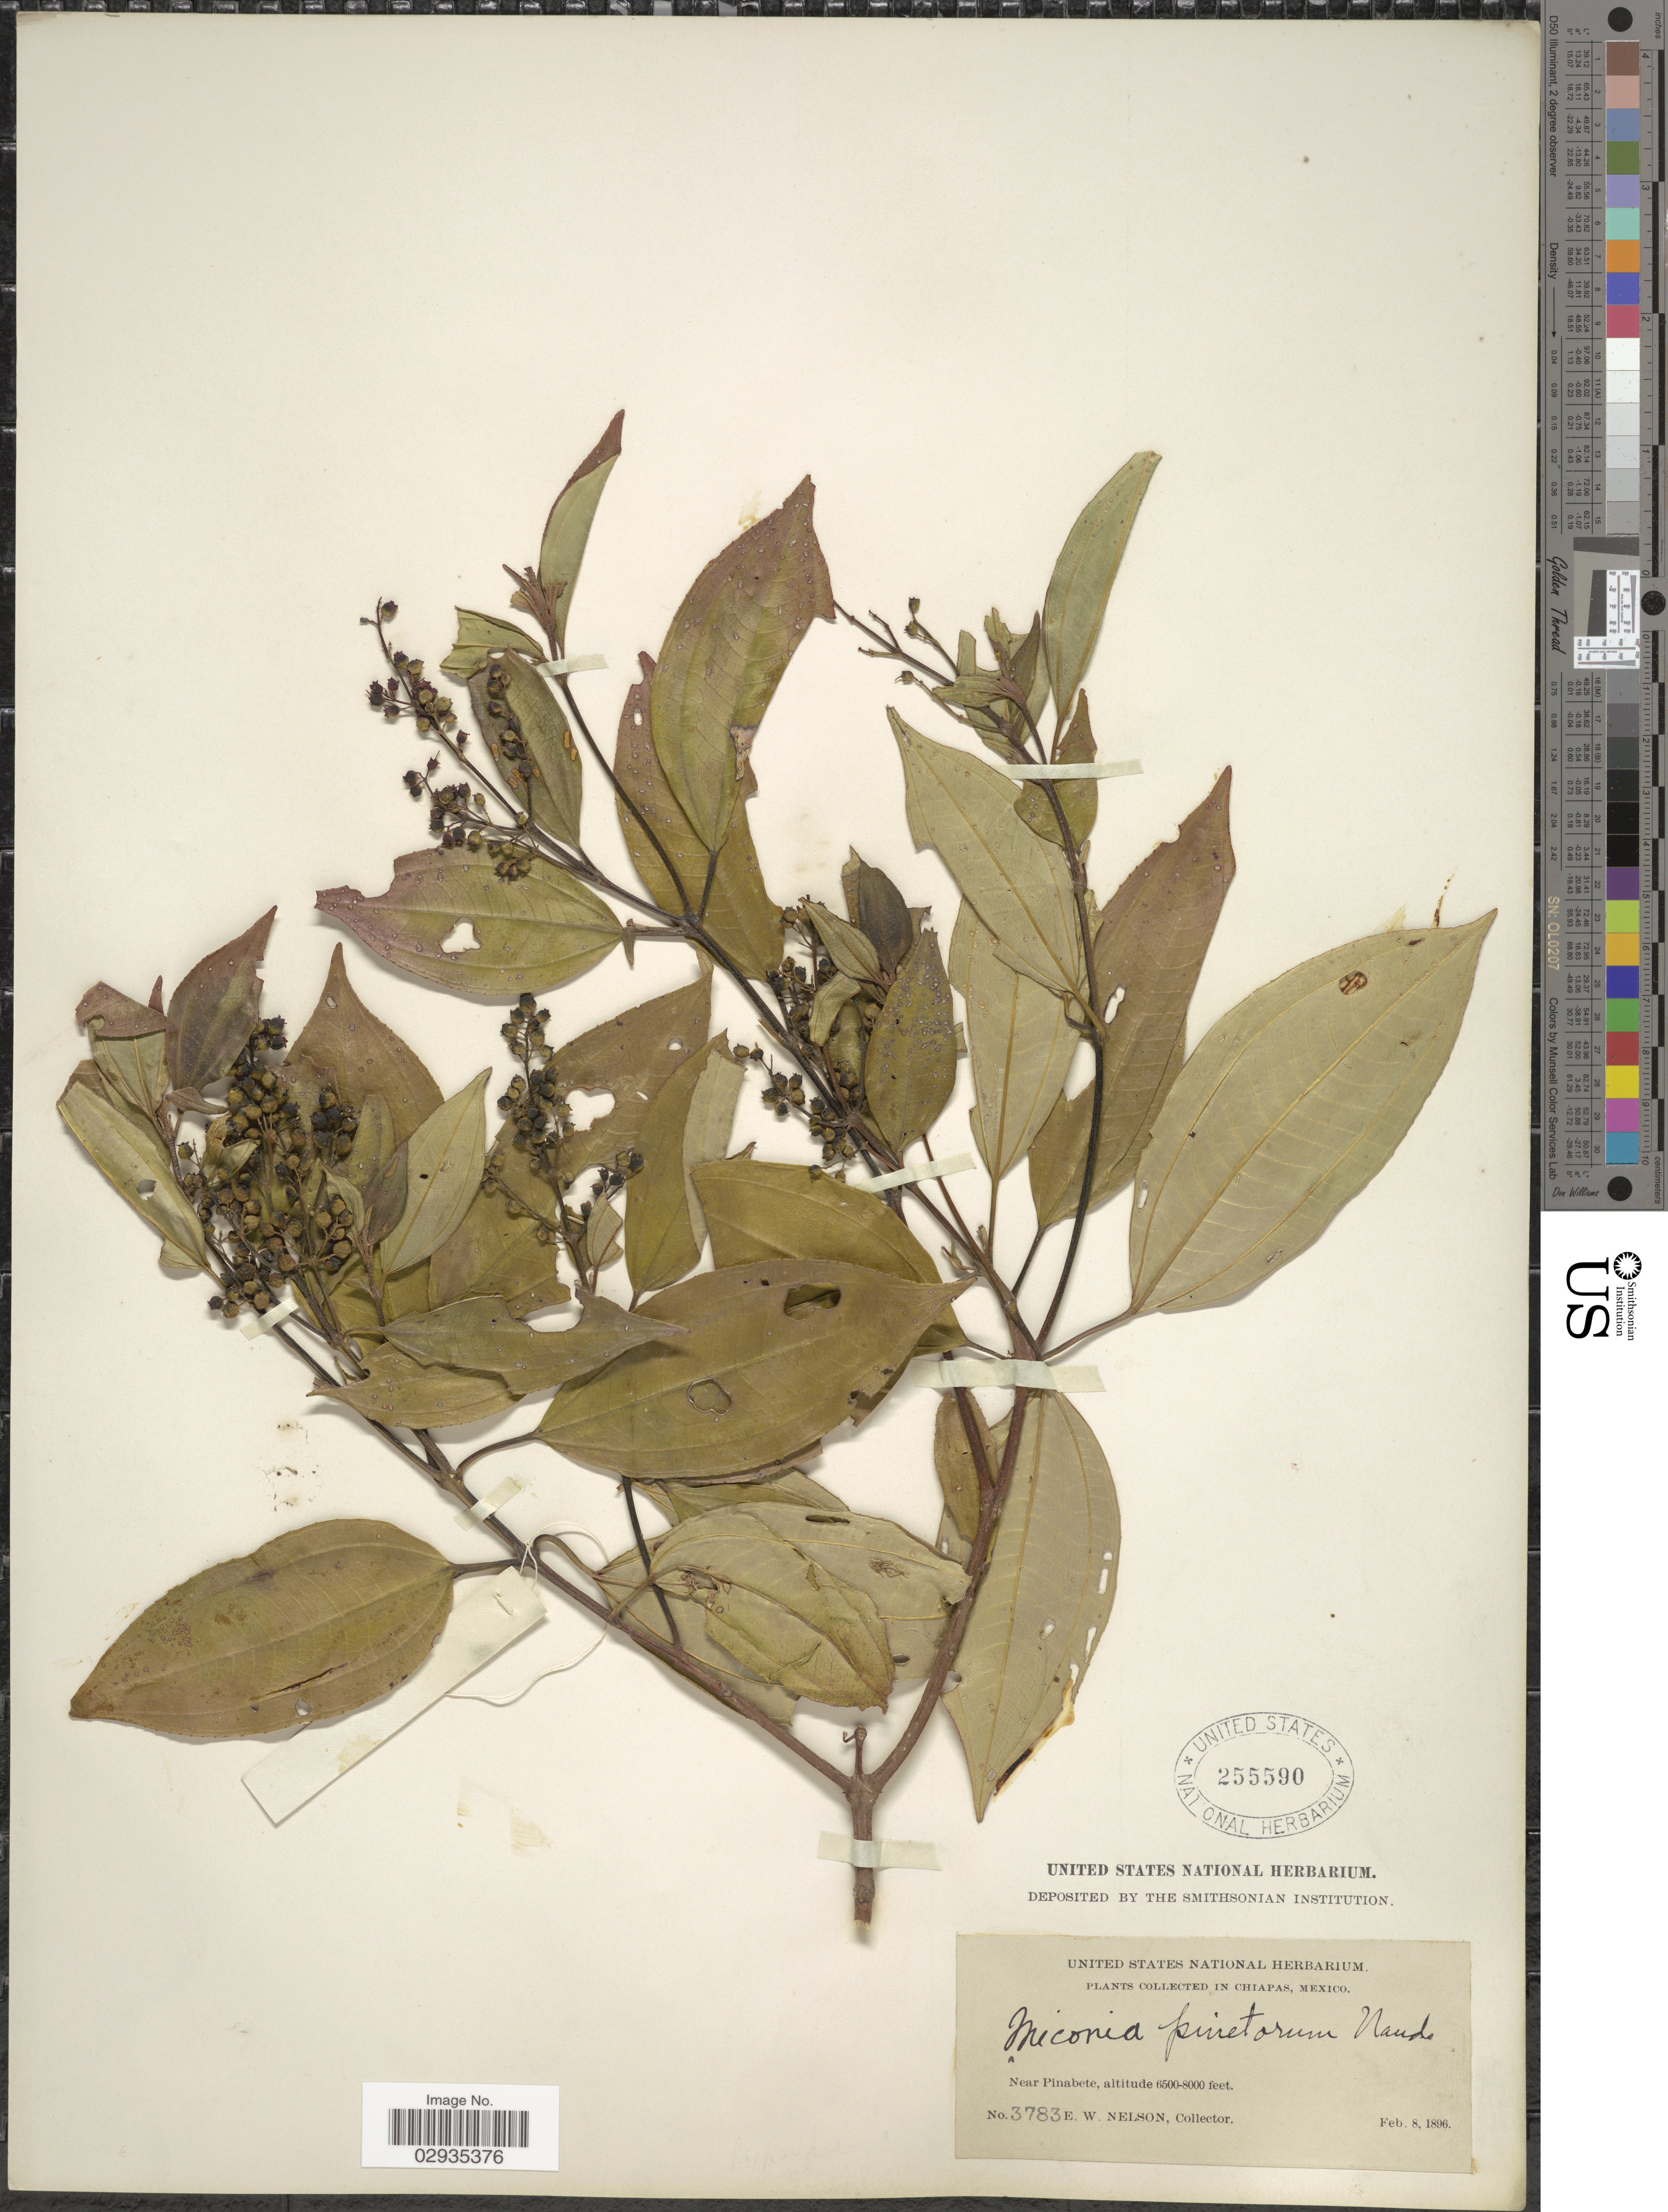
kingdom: Plantae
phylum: Tracheophyta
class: Magnoliopsida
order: Myrtales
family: Melastomataceae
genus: Miconia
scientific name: Miconia pinetorum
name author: Naudin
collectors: E. W. Nelson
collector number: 3783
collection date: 1896-02-08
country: Mexico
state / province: Chiapas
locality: Near Pinabete.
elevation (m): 1981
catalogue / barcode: US 255590